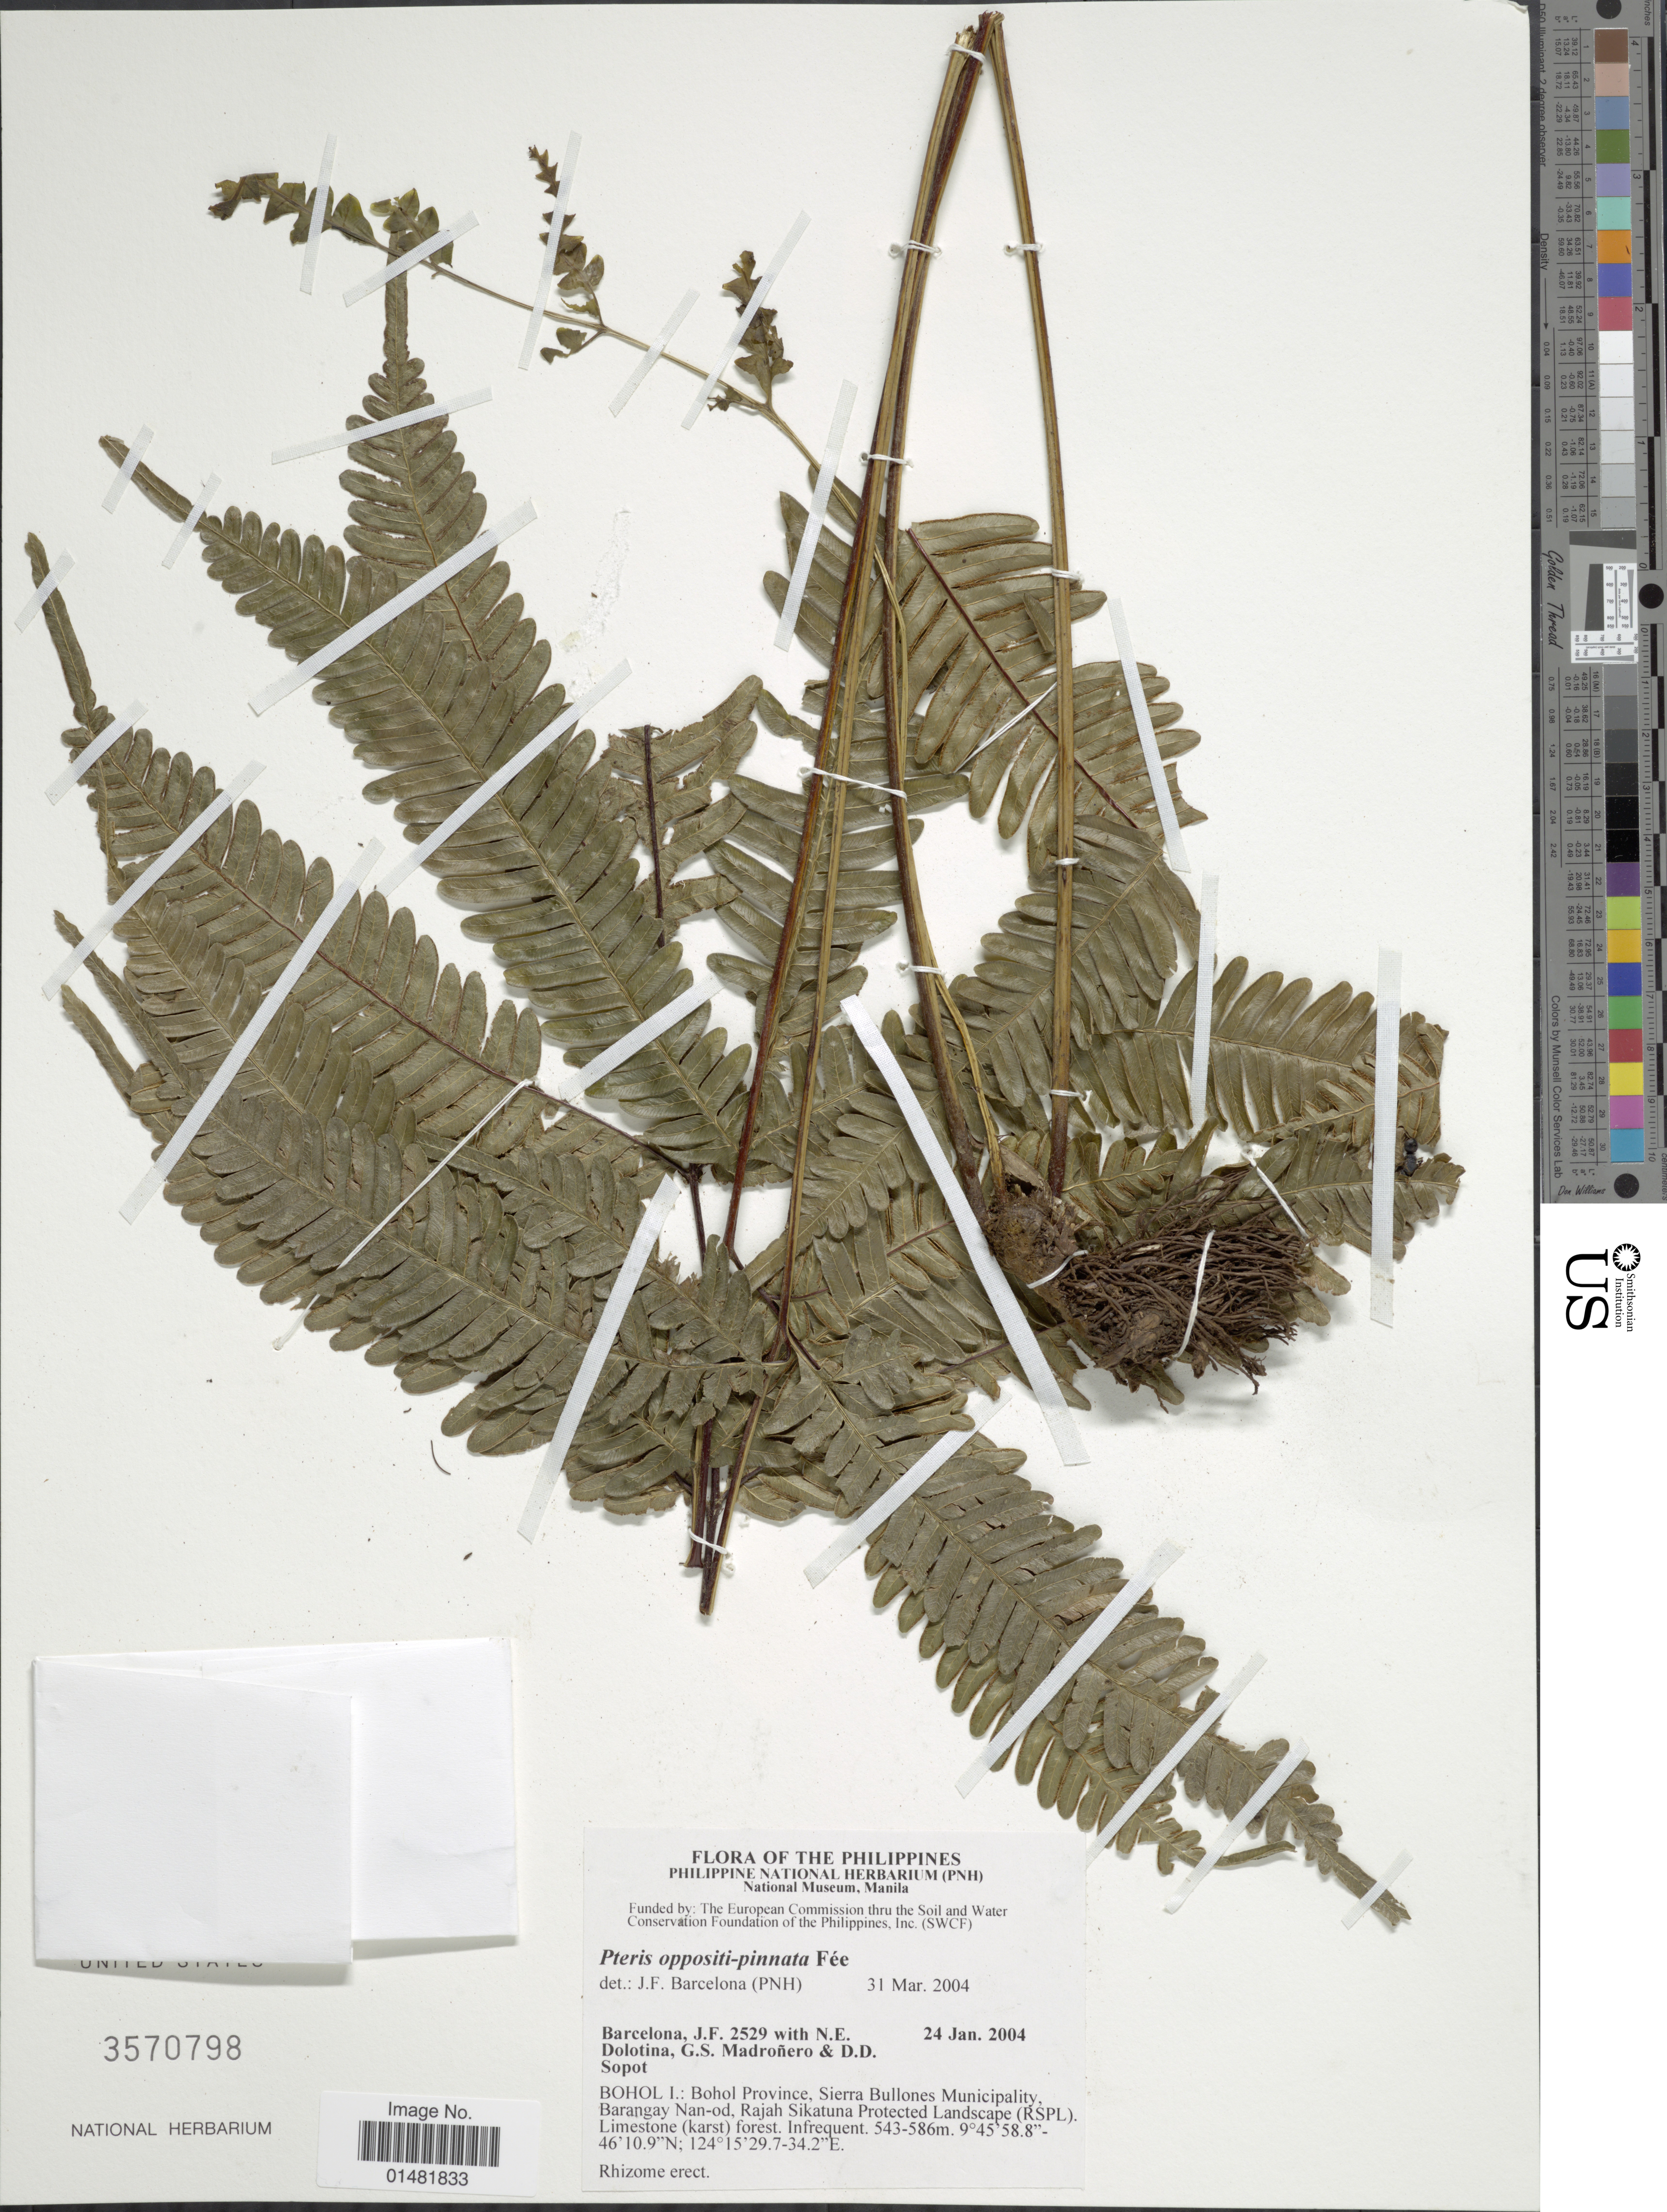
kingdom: Plantae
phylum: Tracheophyta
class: Polypodiopsida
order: Polypodiales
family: Pteridaceae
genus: Pteris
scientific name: Pteris opaca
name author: J. Sm. in Hook.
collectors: J. F. Barcelona, N. Dolotina, G. Madroñero & D. Sopot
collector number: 2529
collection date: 2004-01-24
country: Philippines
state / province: Central Visayas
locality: Bohol I.: Bohol Province, Sierra Bullones Municipality, Barangay Nan-od, Rajah Sikatuna Protected Landscape (RSPL)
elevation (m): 543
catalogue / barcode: US 3570798